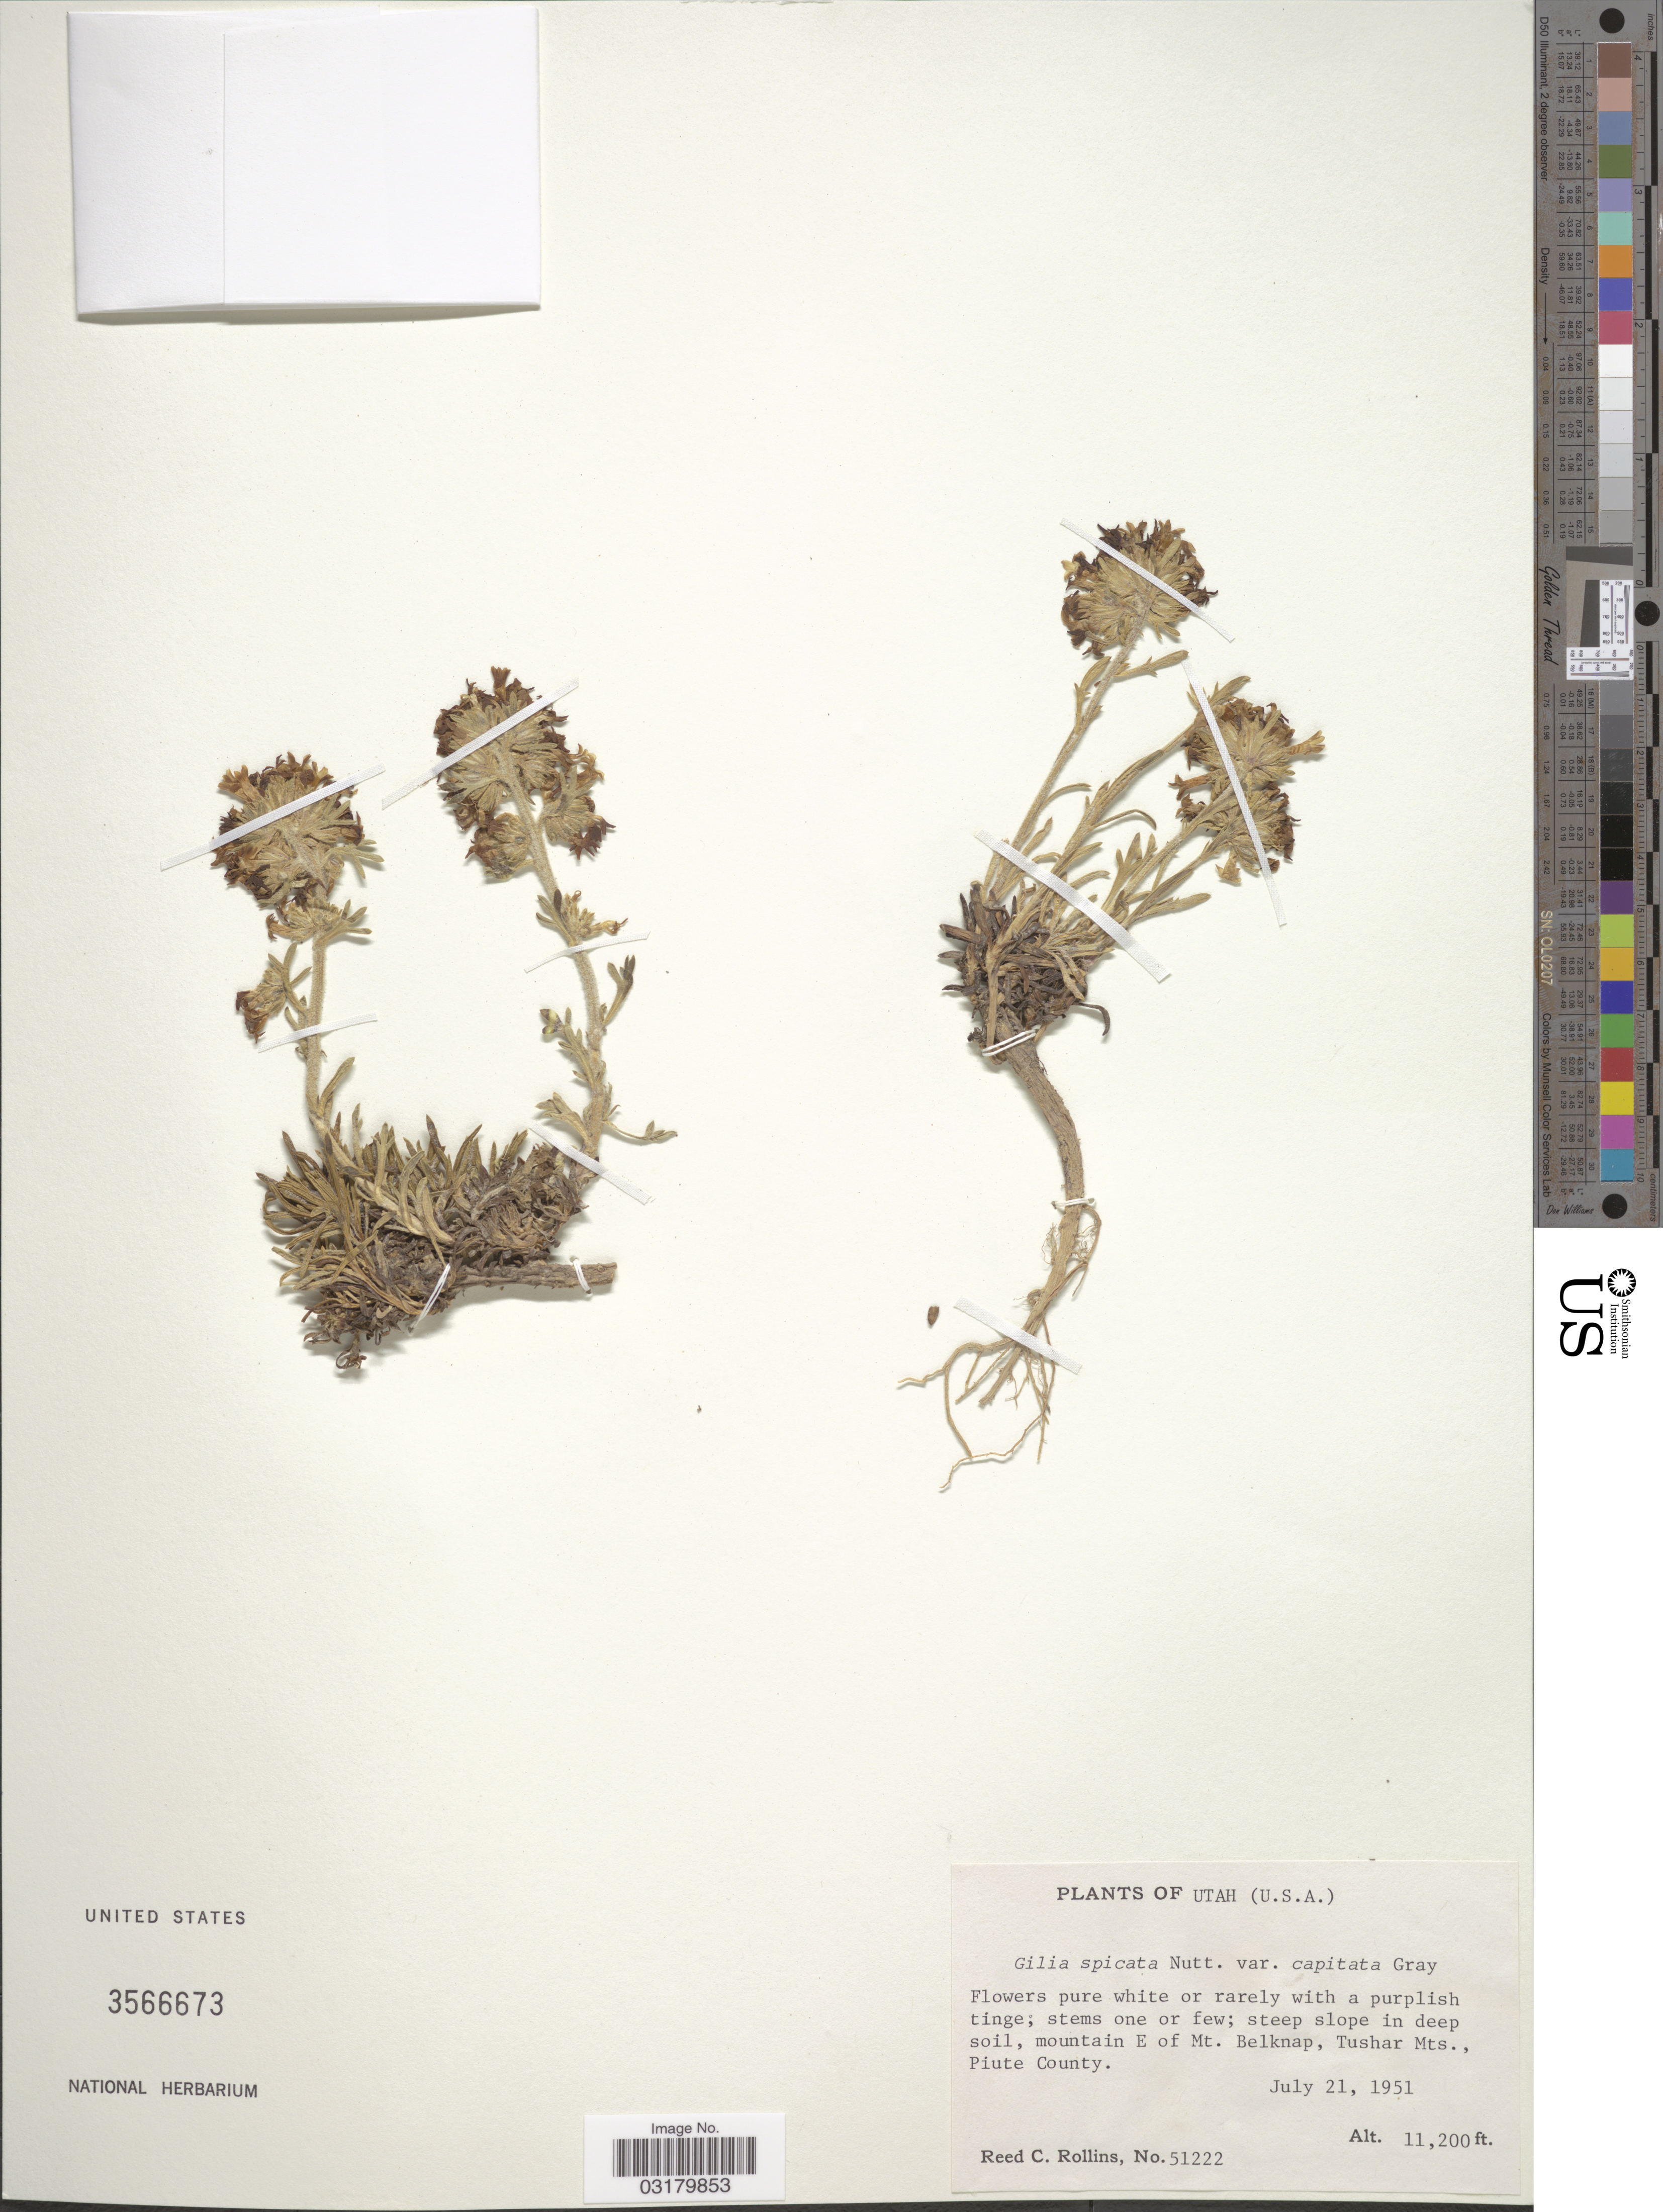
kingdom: Plantae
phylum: Tracheophyta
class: Magnoliopsida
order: Ericales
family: Polemoniaceae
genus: Ipomopsis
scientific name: Ipomopsis spicata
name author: (Nutt.) V.E. Grant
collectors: R. C. Rollins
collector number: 51222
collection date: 1951-07-21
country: United States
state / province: Utah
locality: Mountain E of Mt. Belknap, Tushar Mts., Piute County.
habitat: steep slope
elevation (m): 3414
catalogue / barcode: US 3566673